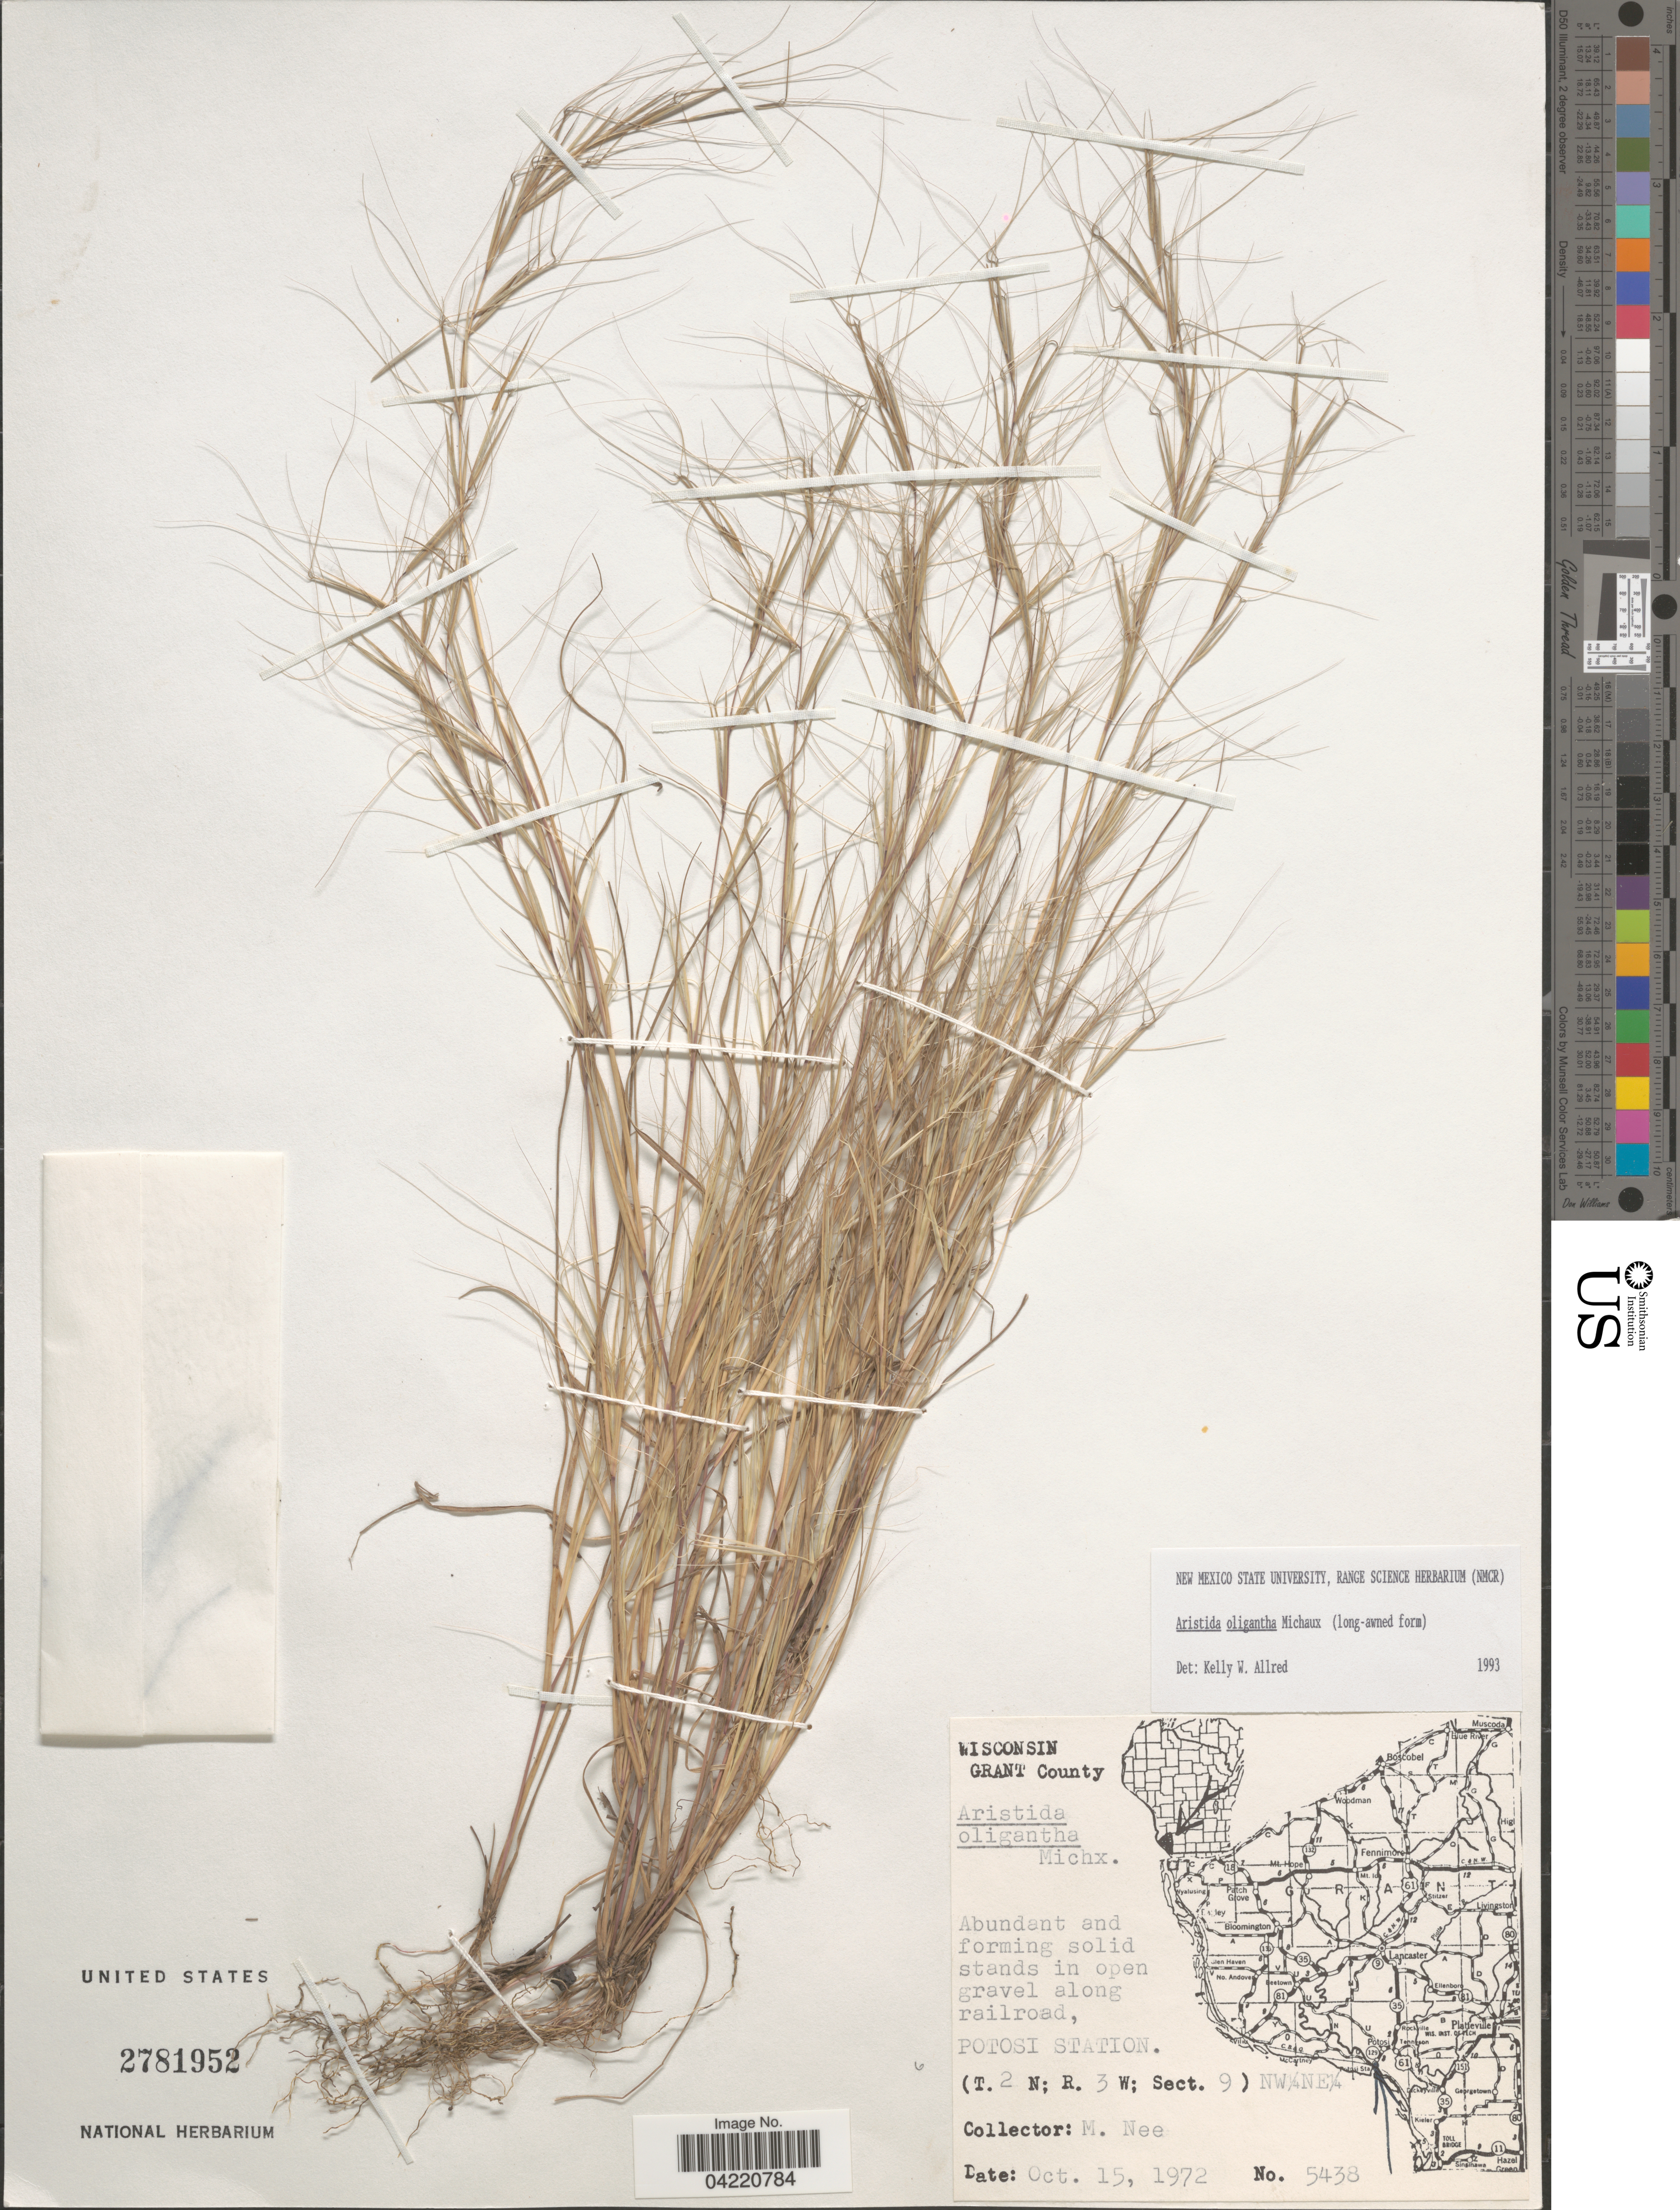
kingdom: Plantae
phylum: Tracheophyta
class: Liliopsida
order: Poales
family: Poaceae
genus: Aristida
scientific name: Aristida oligantha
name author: Michx.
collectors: M. Nee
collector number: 5438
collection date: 1972-10-15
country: United States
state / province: Wisconsin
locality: Grant County. Along railroad, Potosi Station. (T. 2 N; R. 3 W; Sect. 9) NW¼NE¼.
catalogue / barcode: US 2781952